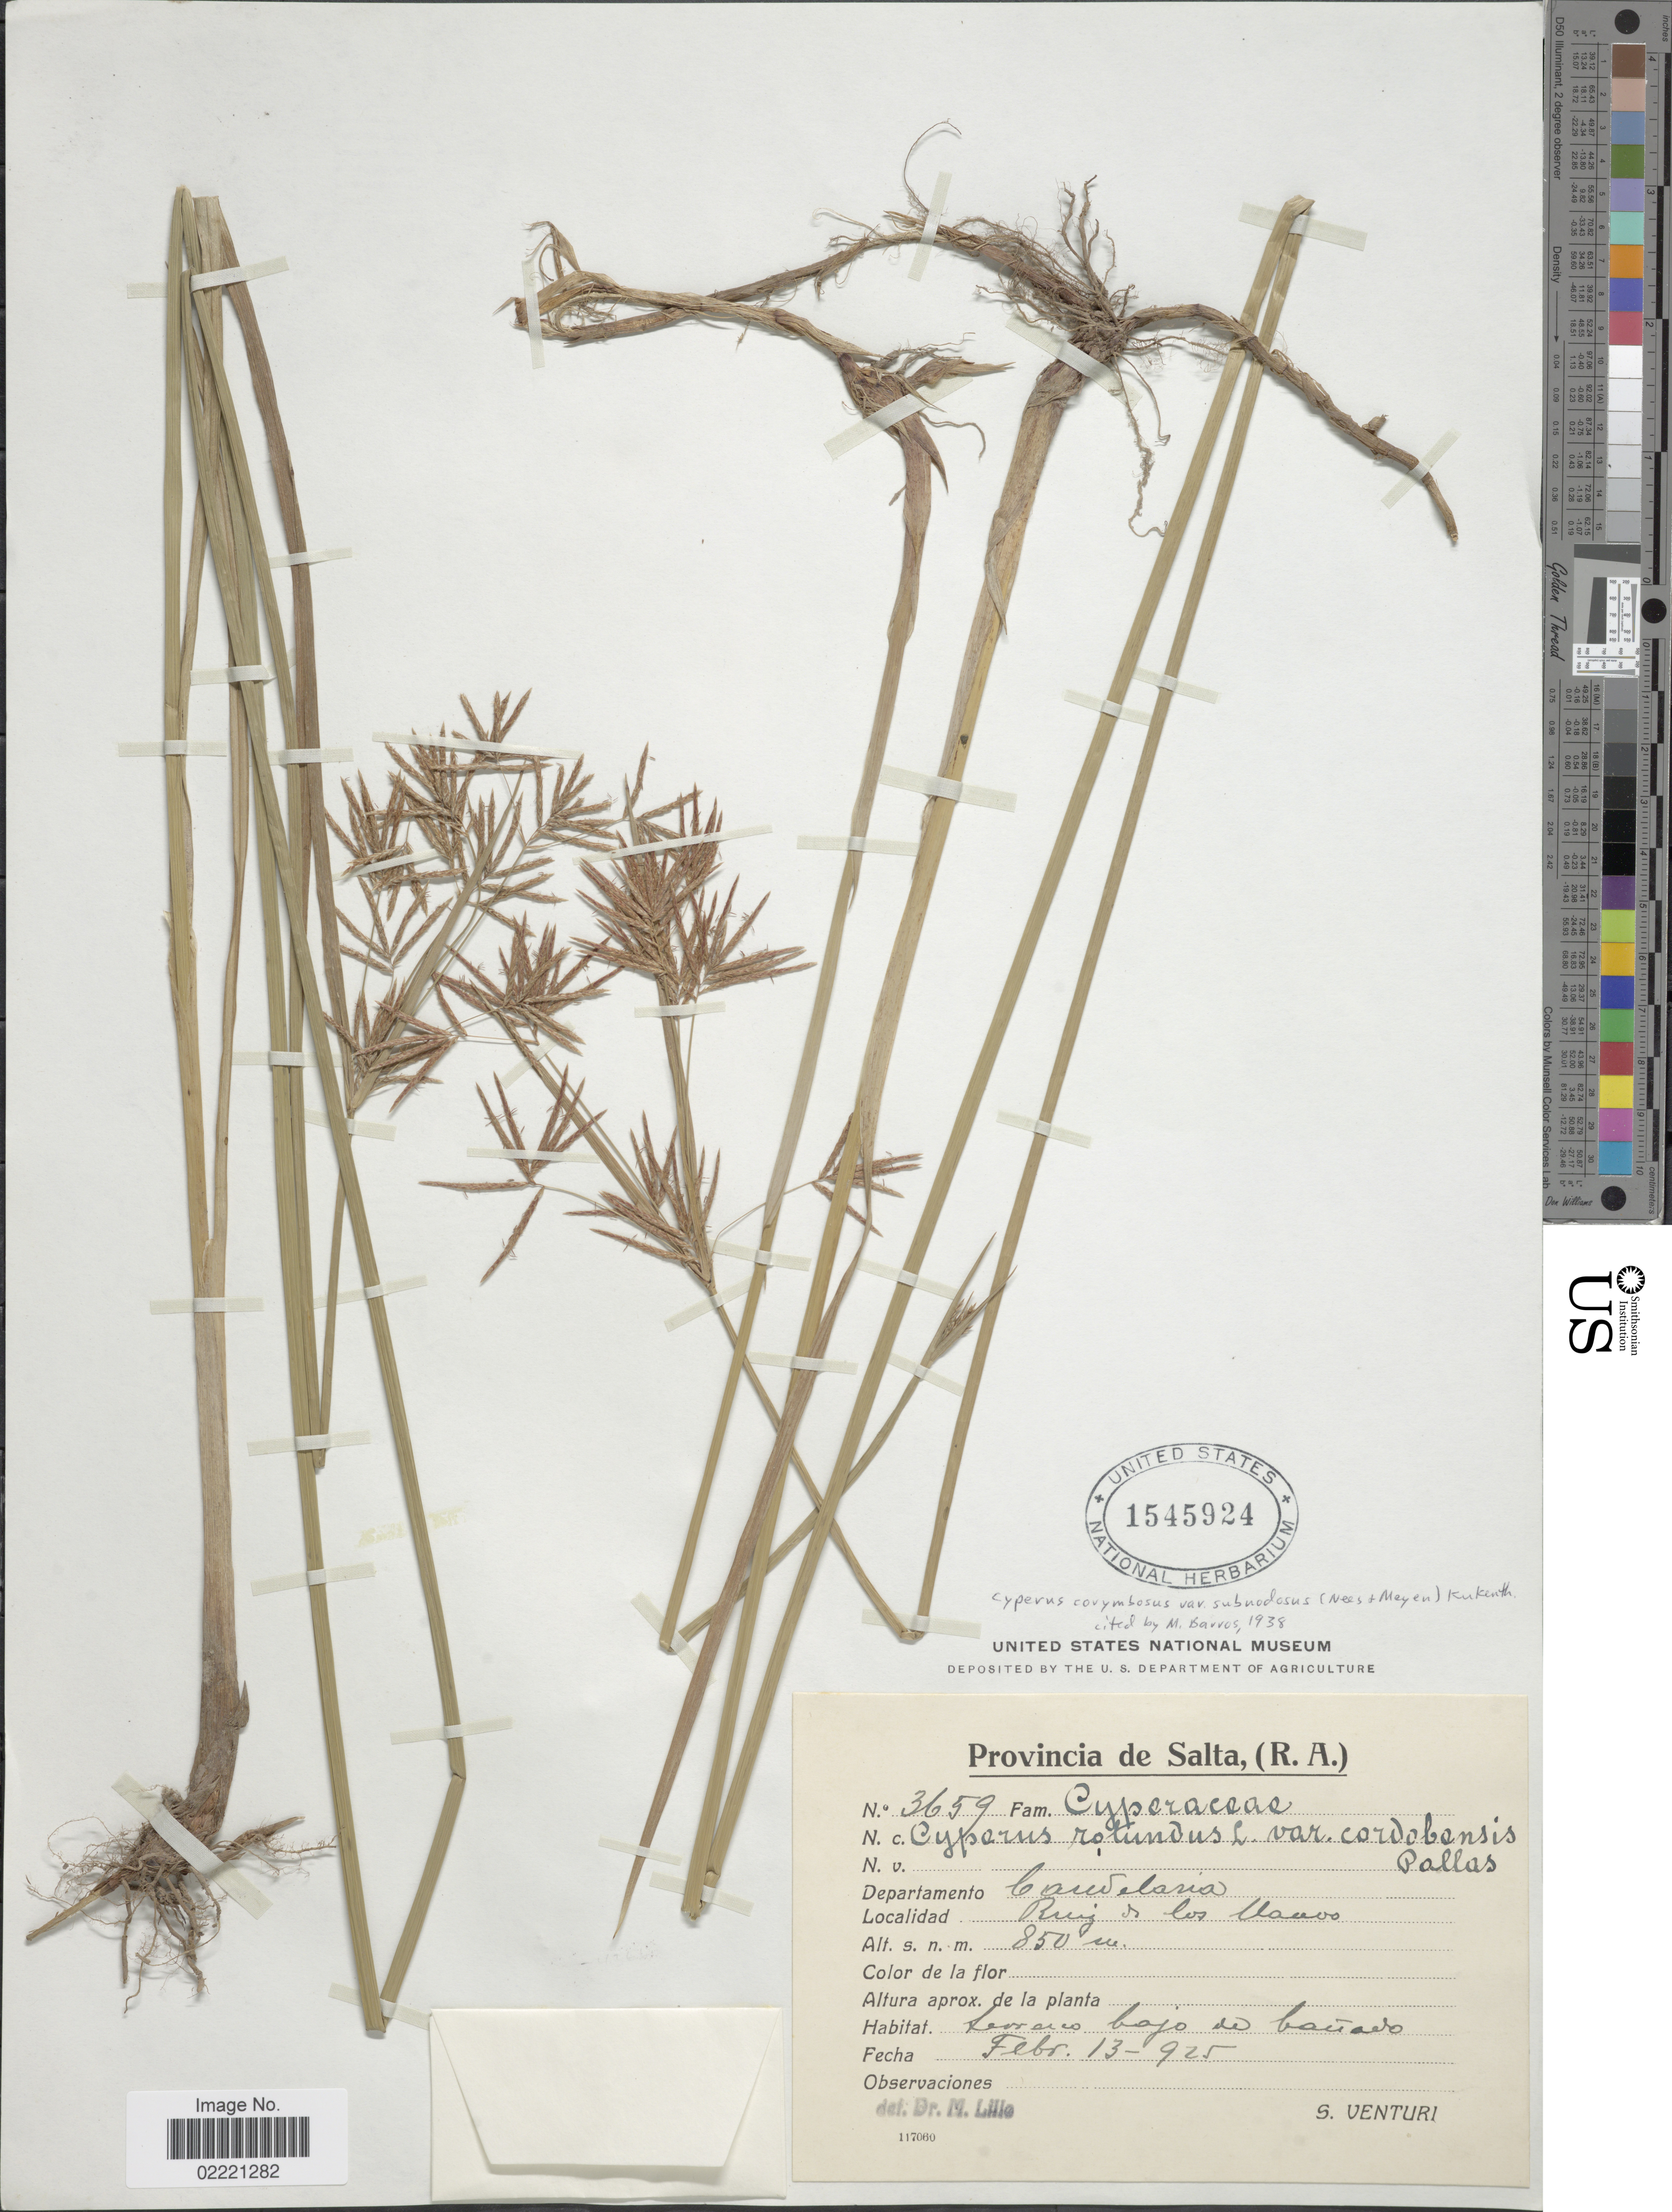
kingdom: Plantae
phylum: Tracheophyta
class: Liliopsida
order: Poales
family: Cyperaceae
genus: Cyperus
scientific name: Cyperus corymbosus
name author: Rottb.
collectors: S. Venturi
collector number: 3659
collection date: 1925-02-13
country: Argentina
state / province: Salta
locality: (R.A.) Departamento Candelaria, Ruiz de los llanos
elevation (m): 850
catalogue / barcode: US 1545924